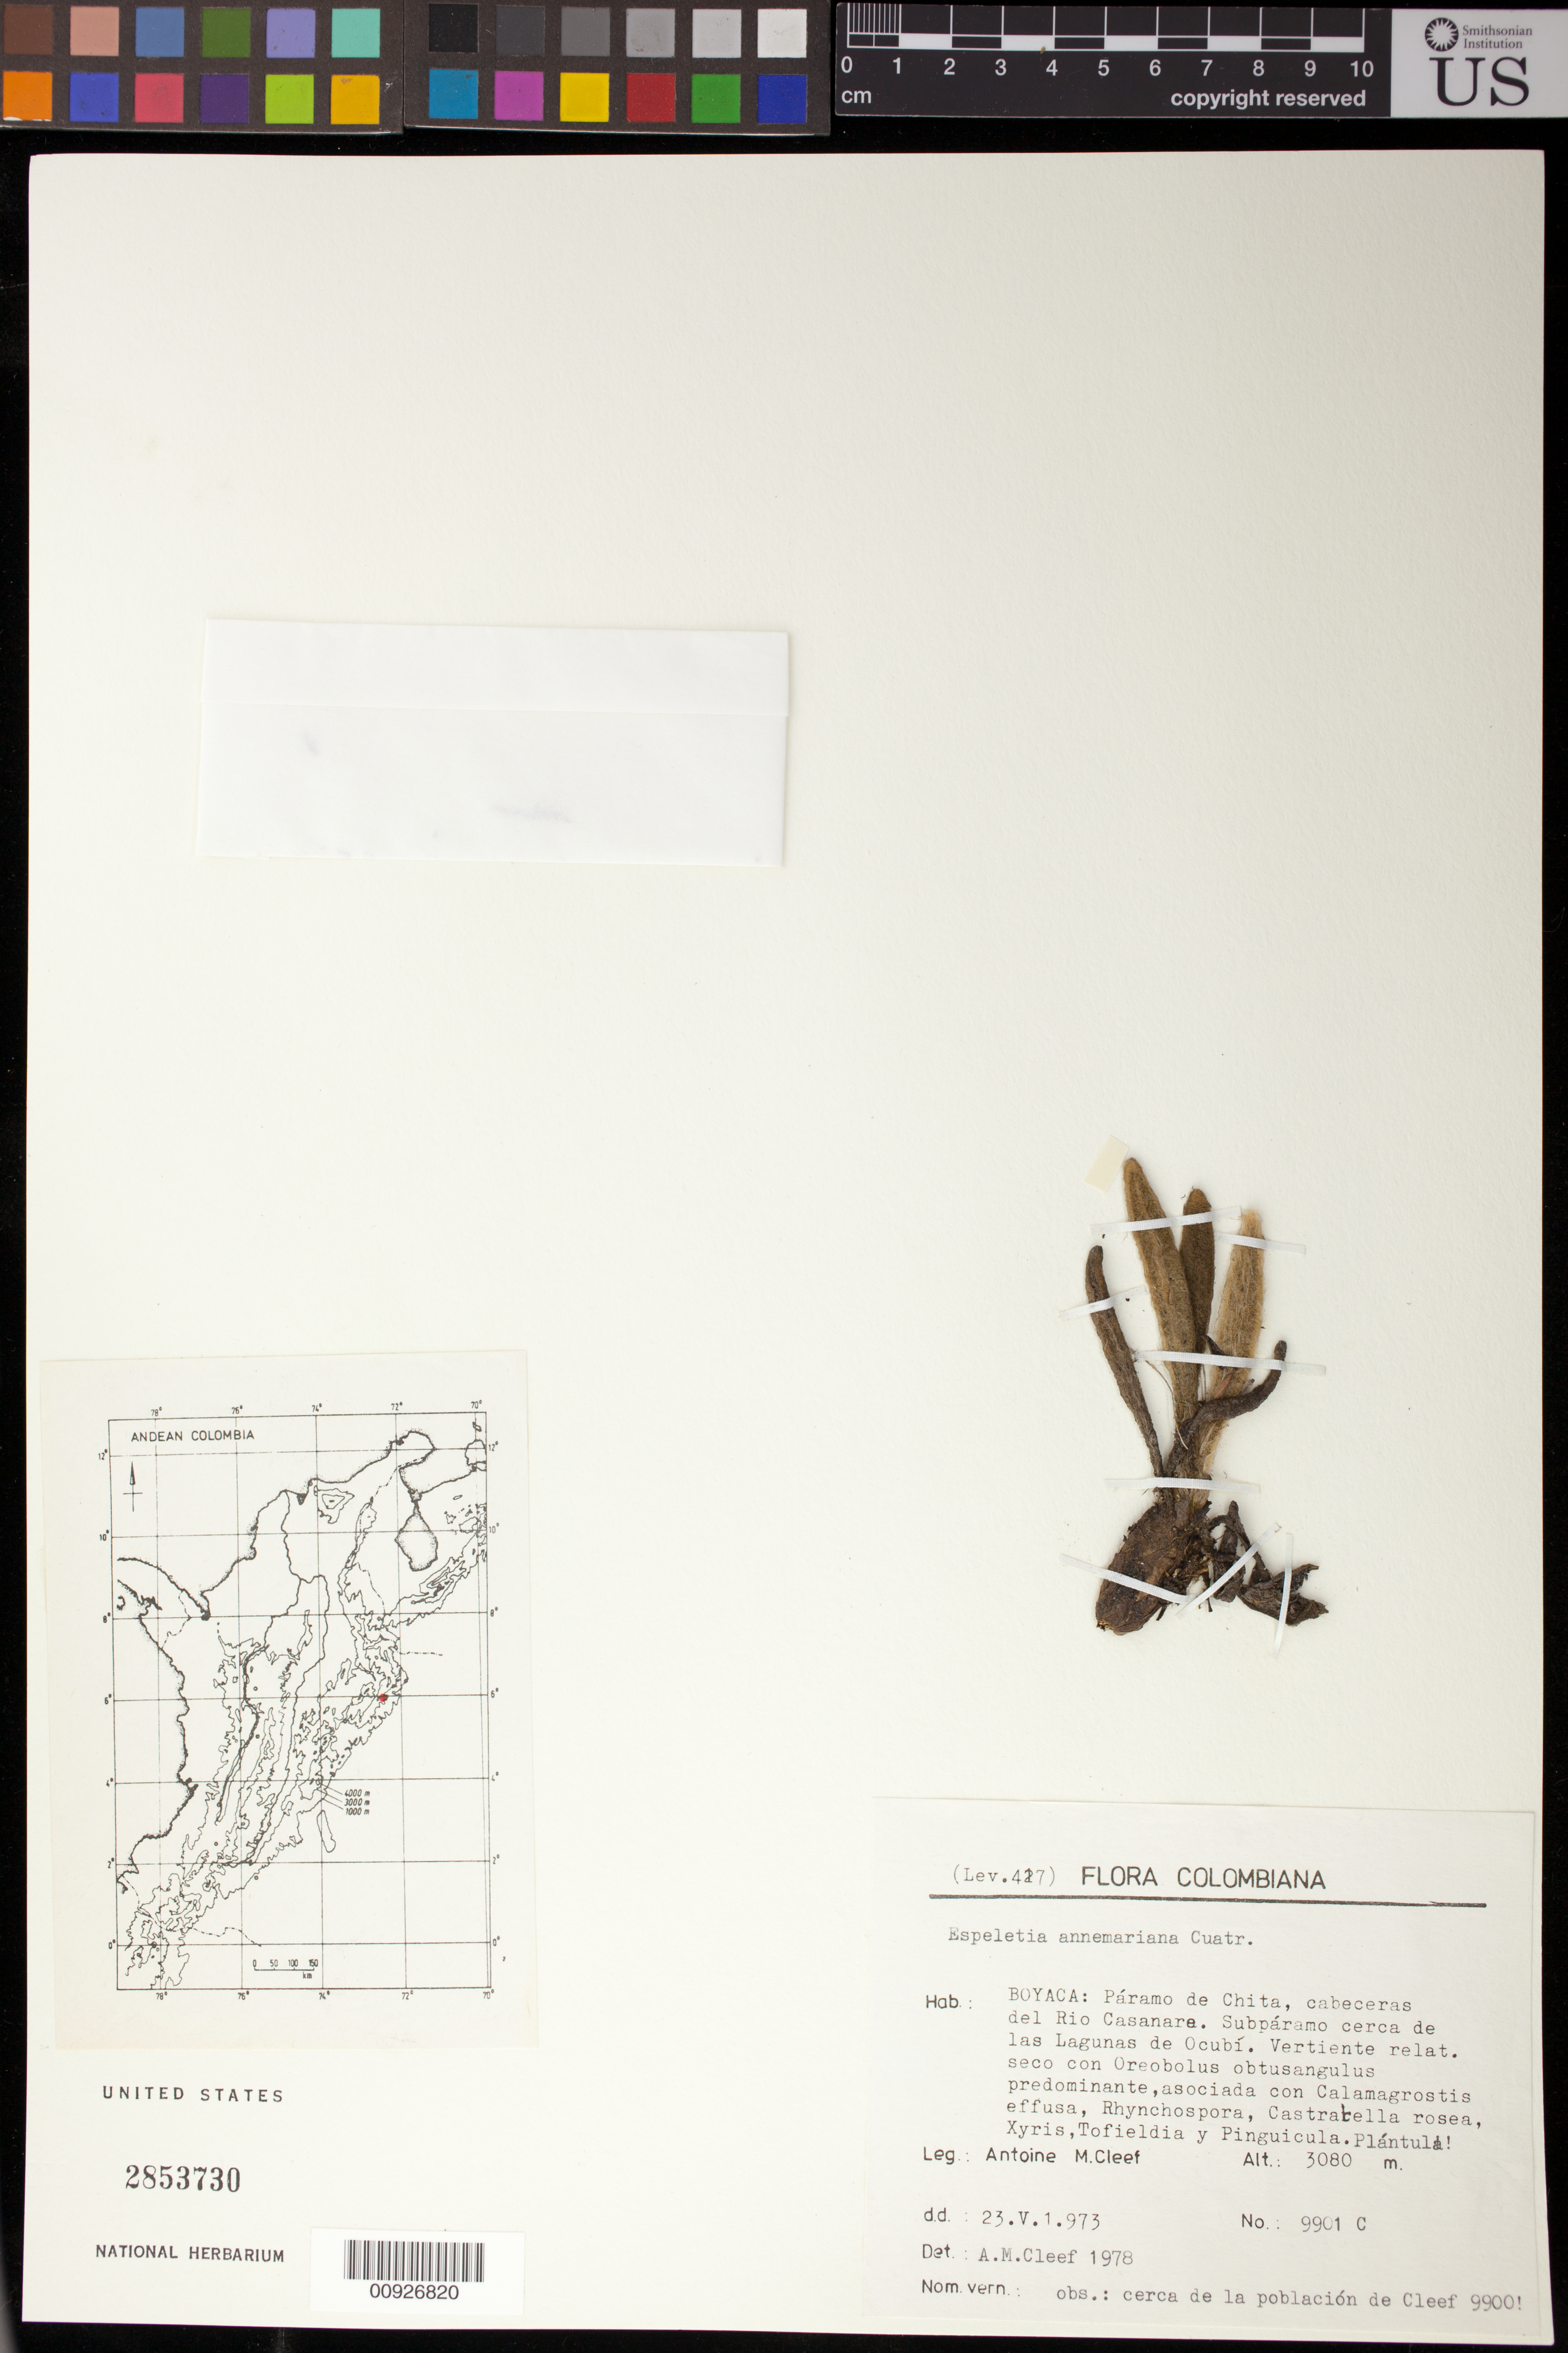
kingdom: Plantae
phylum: Tracheophyta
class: Magnoliopsida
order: Asterales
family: Asteraceae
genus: Espeletia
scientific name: Espeletia annemariana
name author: Cuatrec.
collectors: A. M. Cleef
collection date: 1973-05-23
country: Colombia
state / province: Boyacá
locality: Páramo de Chita . Páramo de Chita, cabeceras del Rio Casanare. Subpáramo cerca de las Lagunas de Ocubí.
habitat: Subpáramo cerca de las Lagunas de Ocubí. Vertiente relat. Seco con Oreobolus obtusangulus predominante, asociada con Calamagostris effusa, Rhynchospora, Castratella rosea, Xyris, Tofieldia y Pinguicula.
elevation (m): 3080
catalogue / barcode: US 2853730